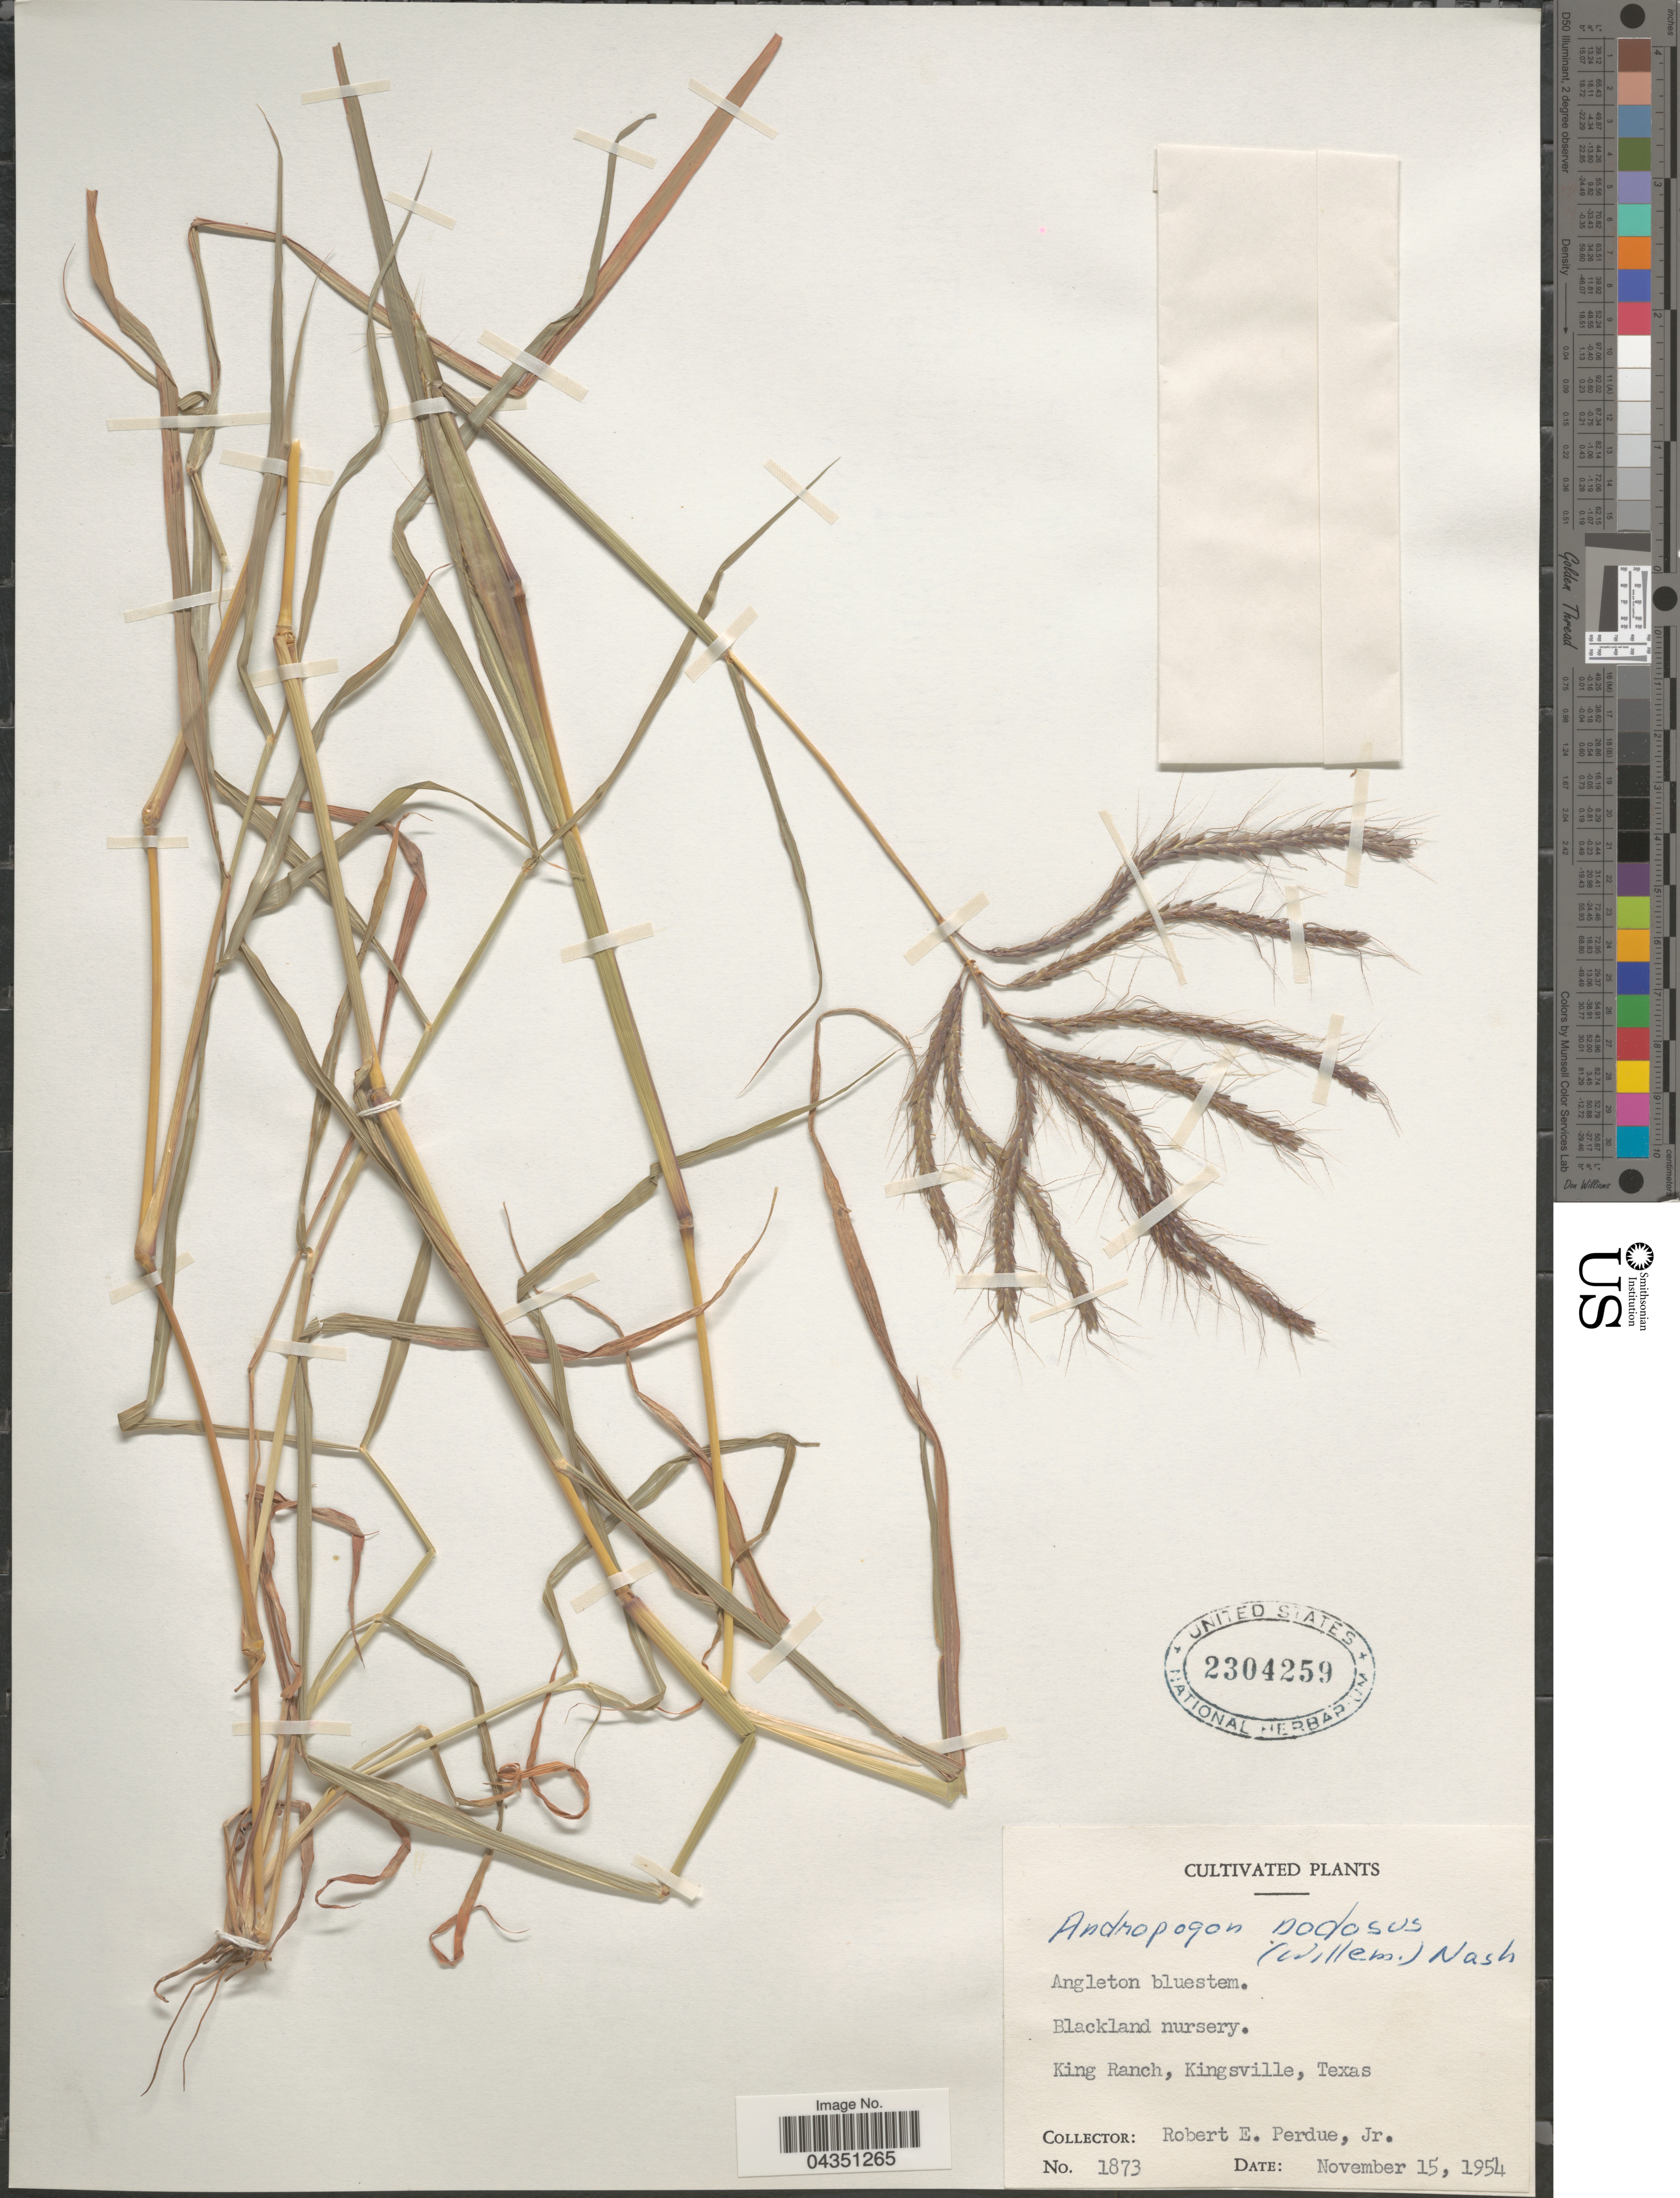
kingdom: Plantae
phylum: Tracheophyta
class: Liliopsida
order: Poales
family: Poaceae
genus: Dichanthium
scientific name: Dichanthium aristatum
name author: (Poir.) C.E. Hubb.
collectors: R. E. Perdue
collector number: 1873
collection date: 1954-11-15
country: United States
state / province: Texas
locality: Blackland nursery. King Ranch, Kingsville.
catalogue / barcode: US 2304259